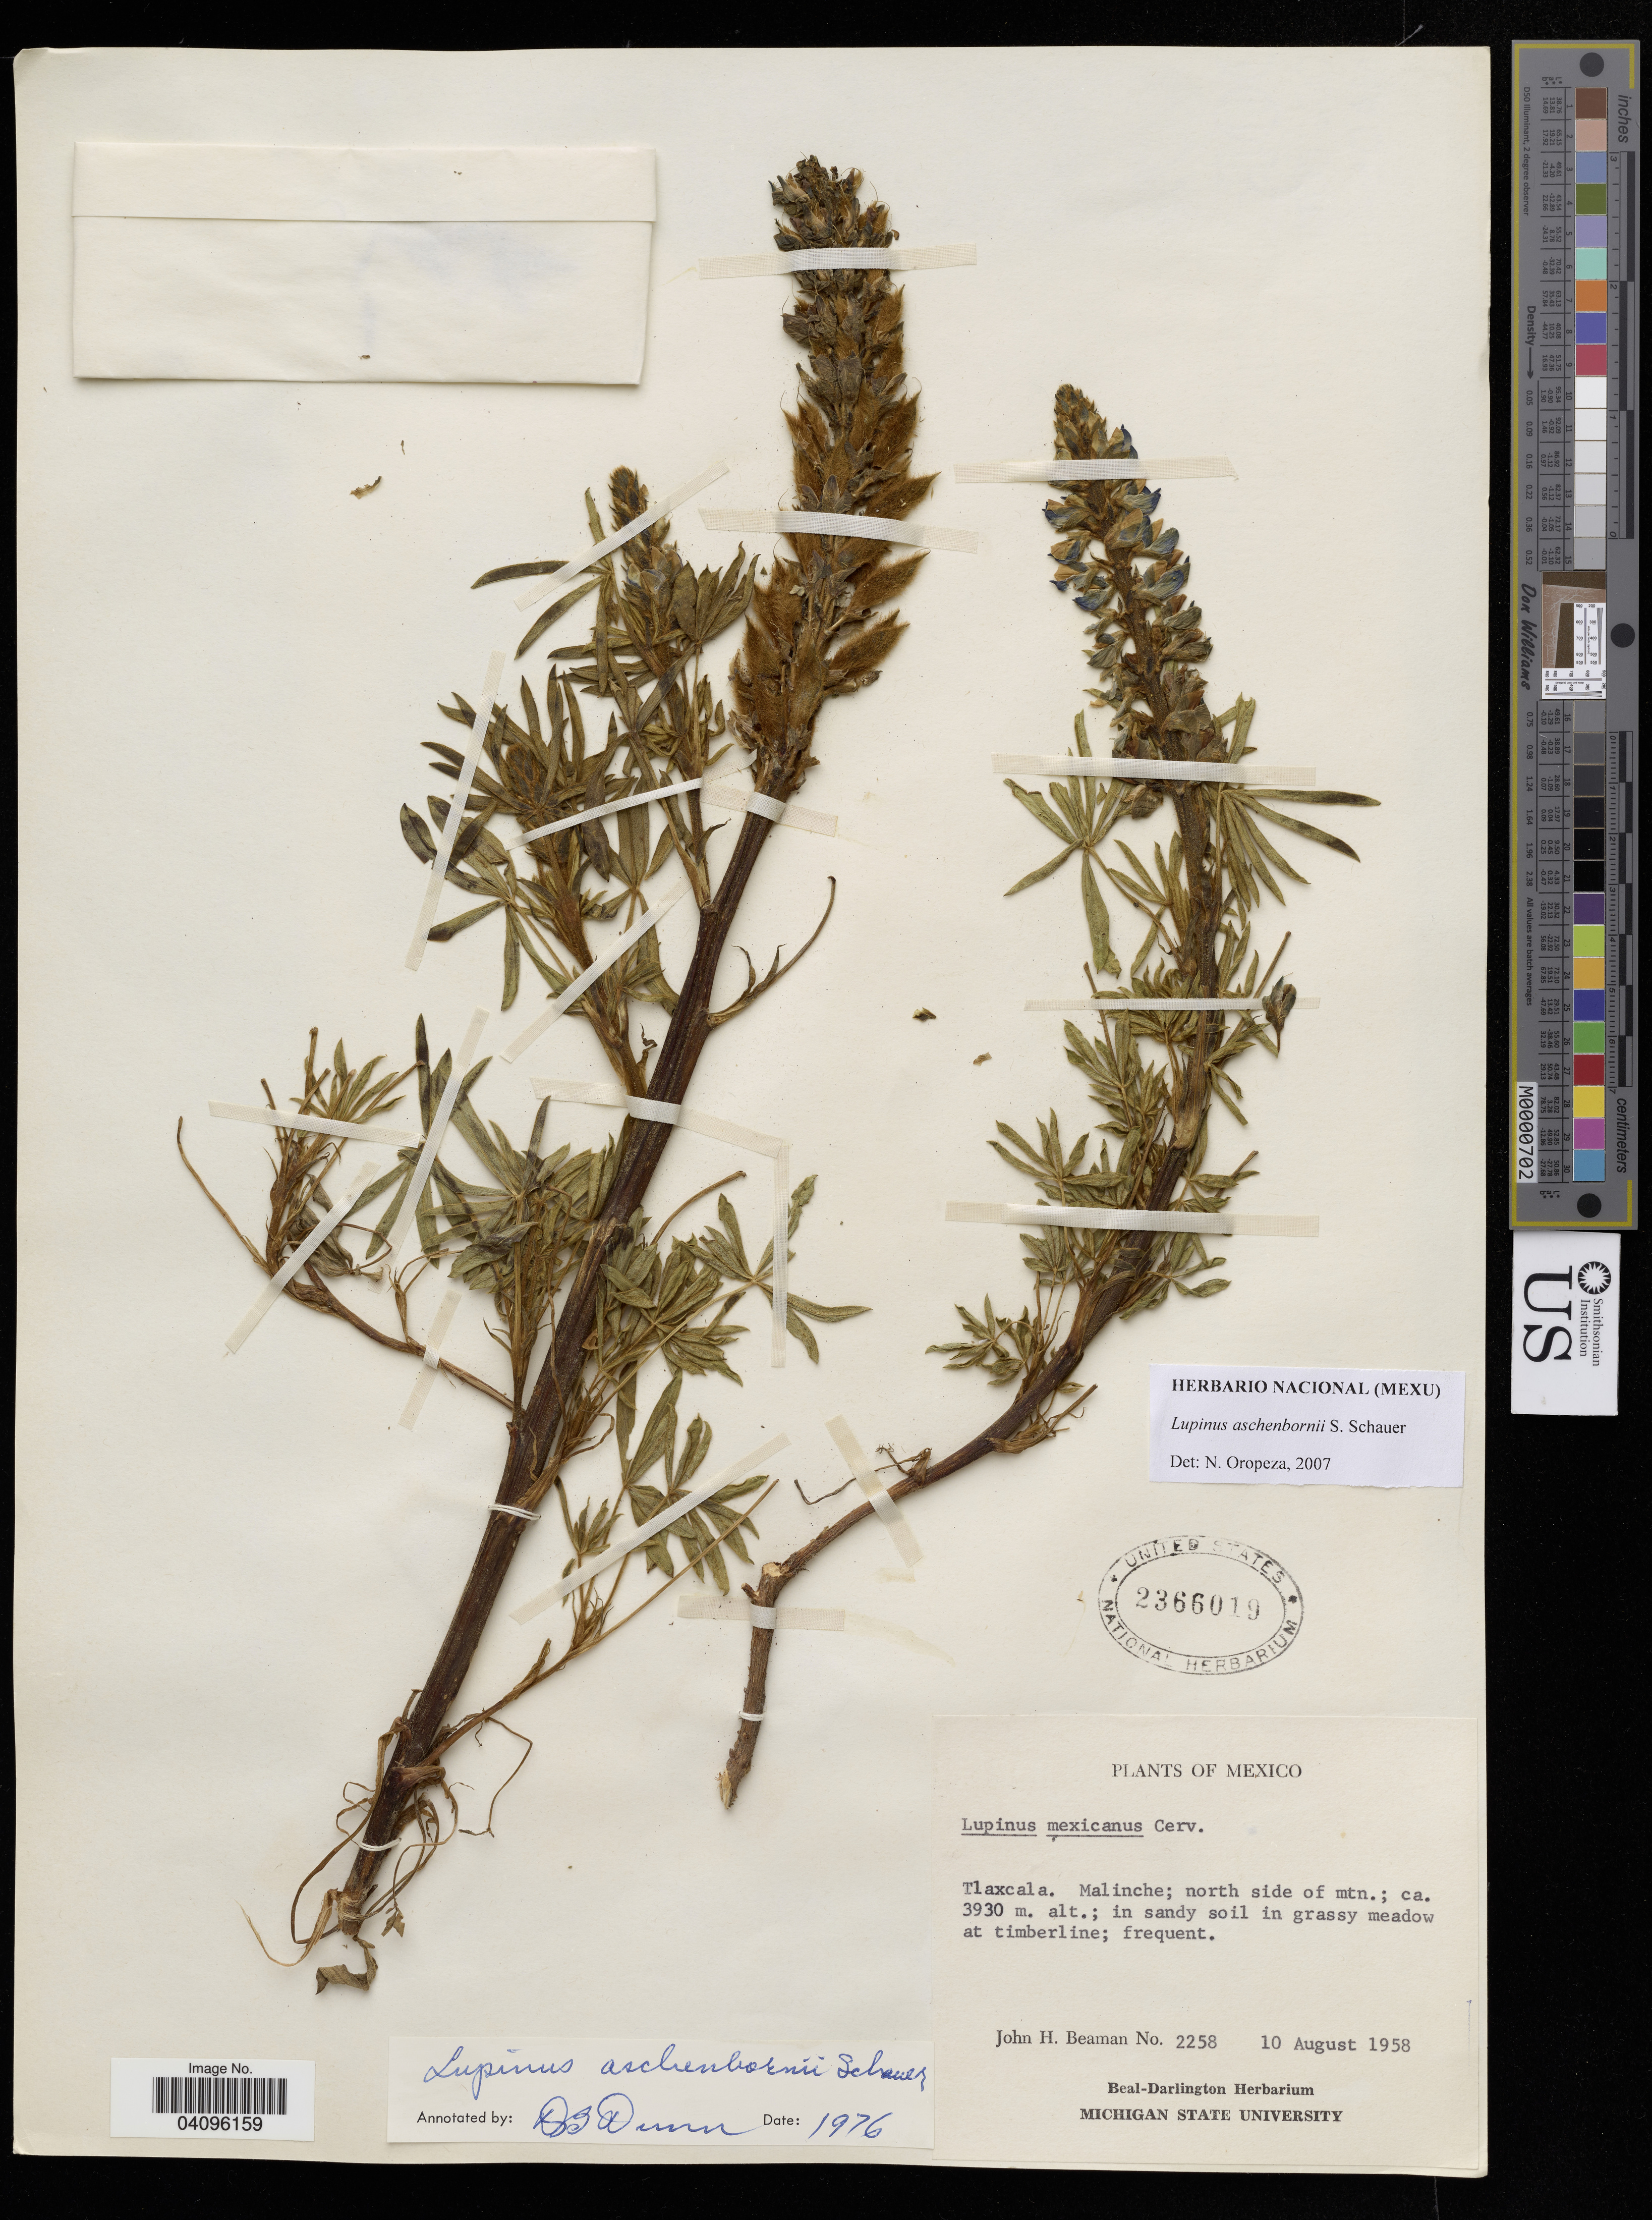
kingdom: Plantae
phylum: Tracheophyta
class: Magnoliopsida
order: Fabales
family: Fabaceae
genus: Lupinus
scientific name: Lupinus aschenbornii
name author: S. Schauer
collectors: J. Beaman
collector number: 2258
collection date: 1958-08-10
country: Mexico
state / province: Tlaxcala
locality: Malinche; north side of mtn.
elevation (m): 3930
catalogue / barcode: US 2366019